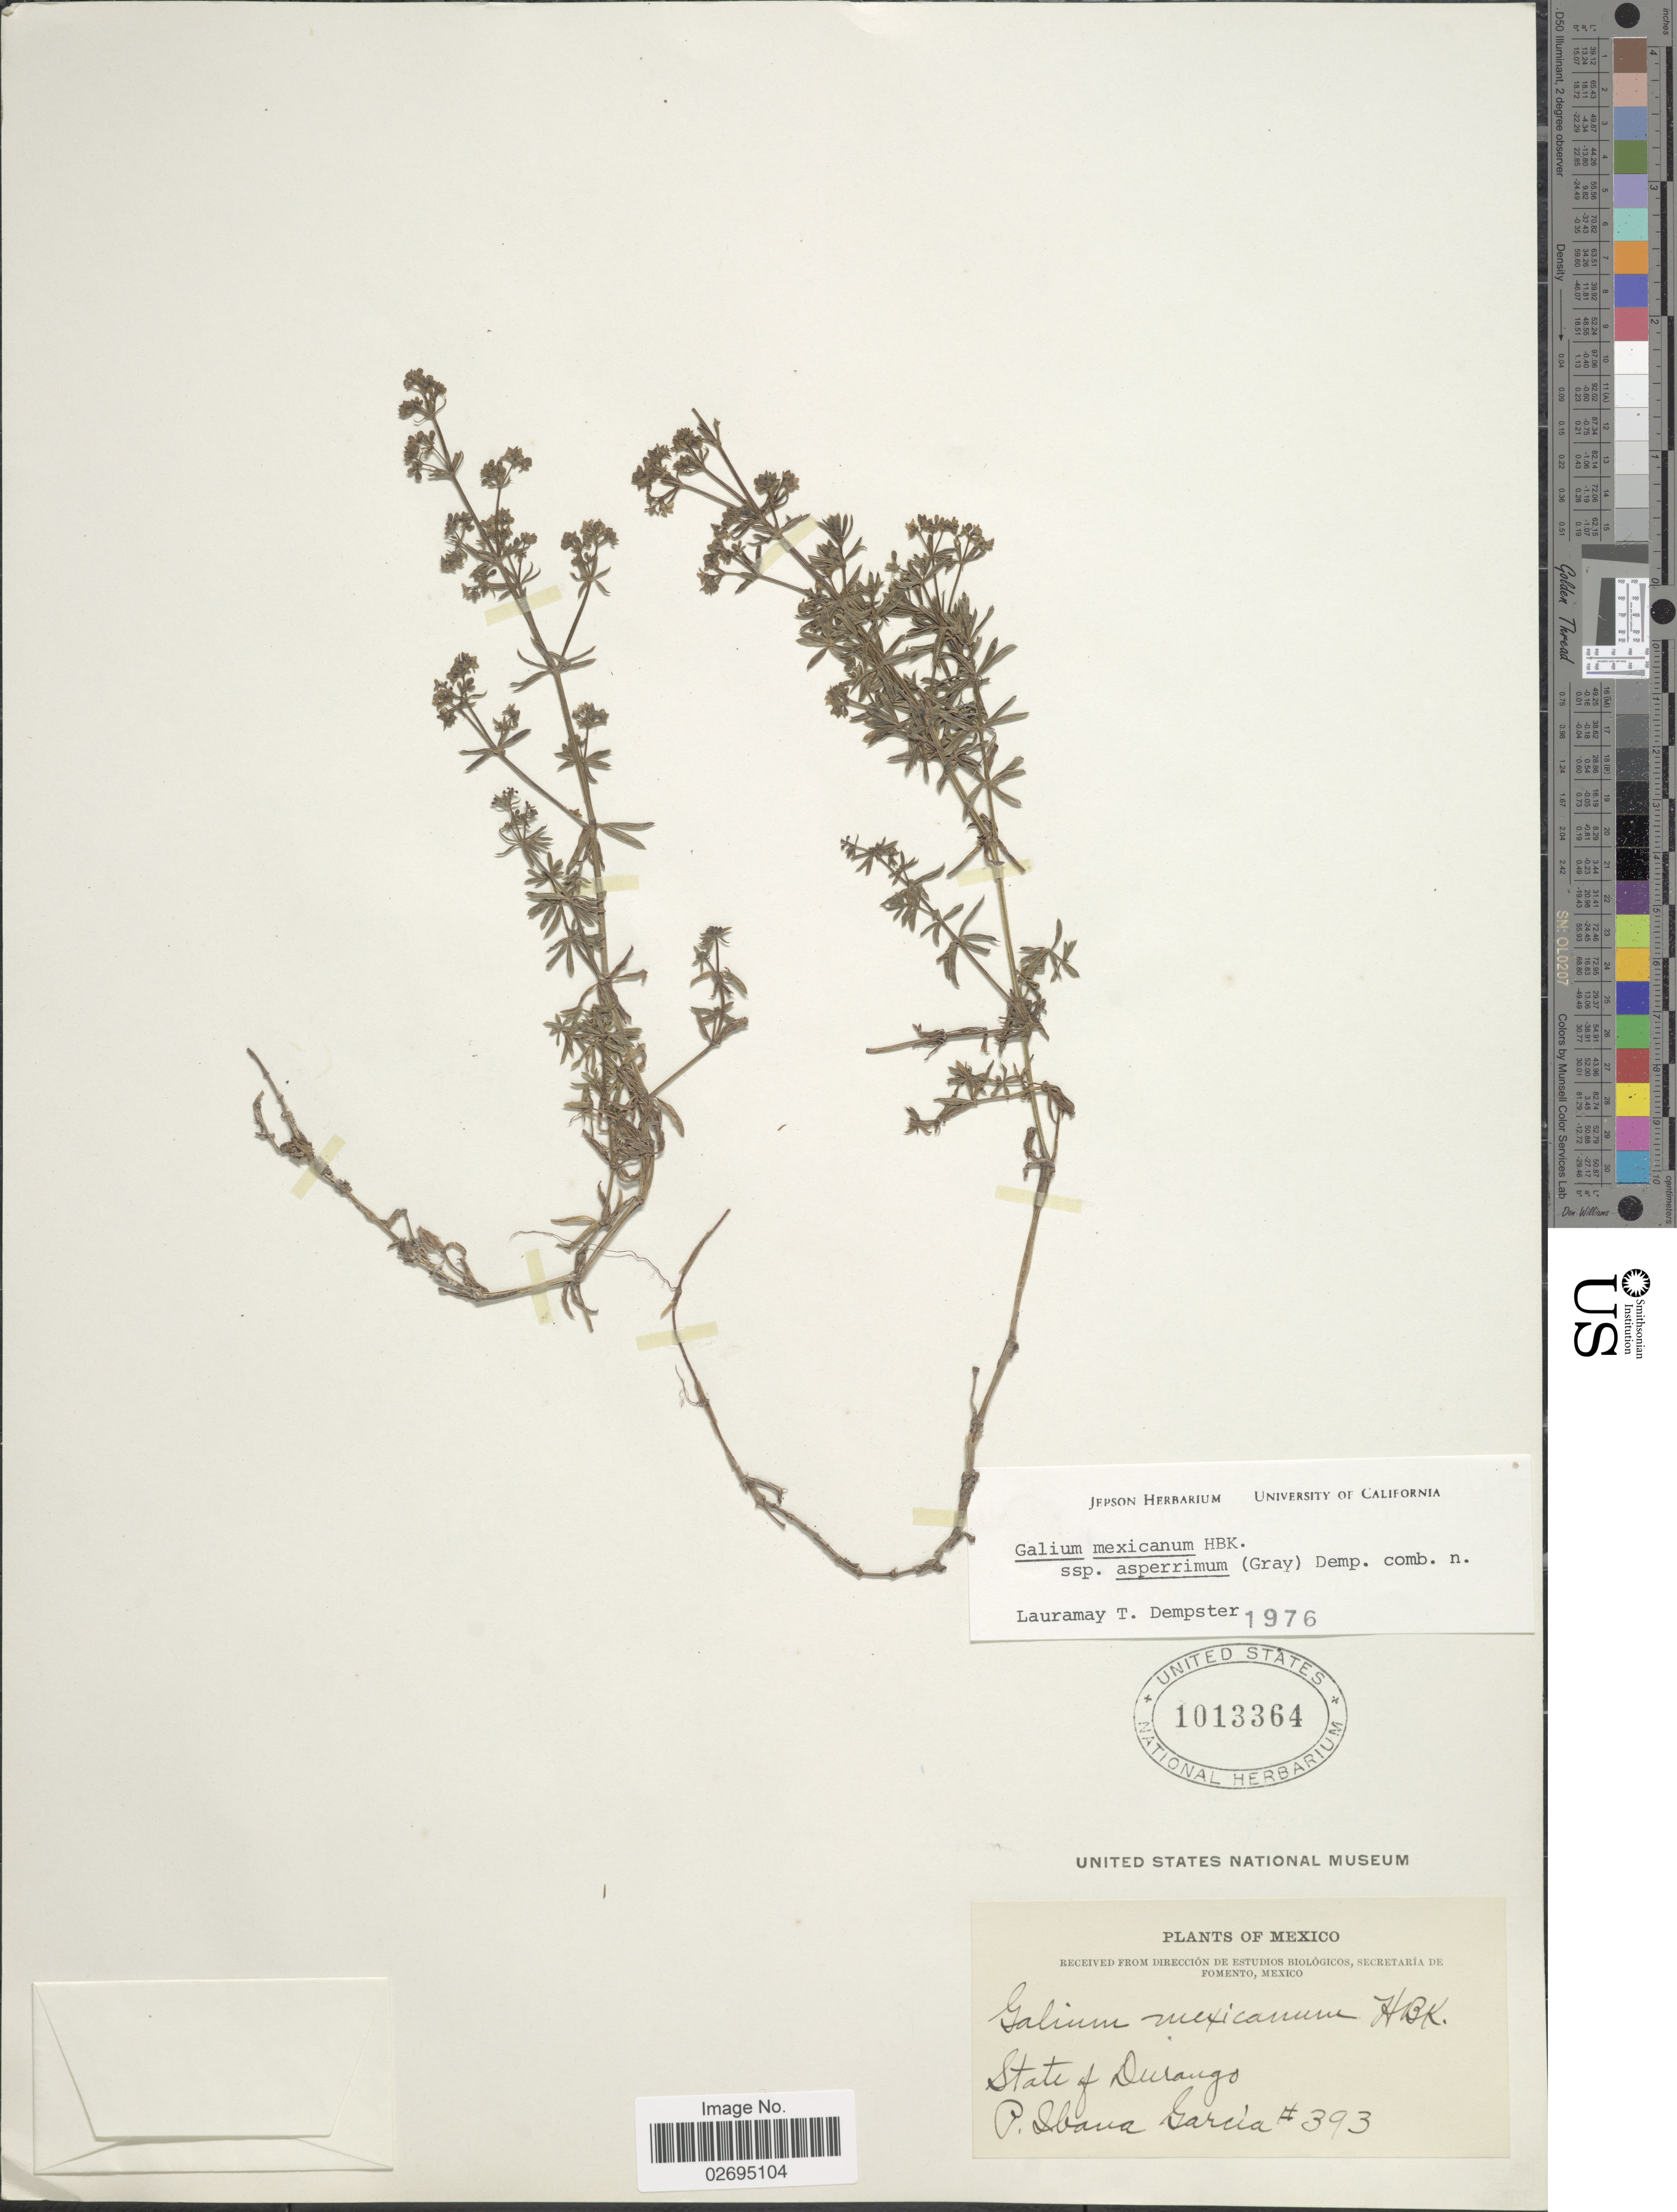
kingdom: Plantae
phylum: Tracheophyta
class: Magnoliopsida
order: Gentianales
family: Rubiaceae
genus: Galium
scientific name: Galium mexicanum subsp. asperrimum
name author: (A. Gray) Dempster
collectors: P. I. Garcia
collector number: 393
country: Mexico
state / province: Durango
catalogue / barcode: US 1013364